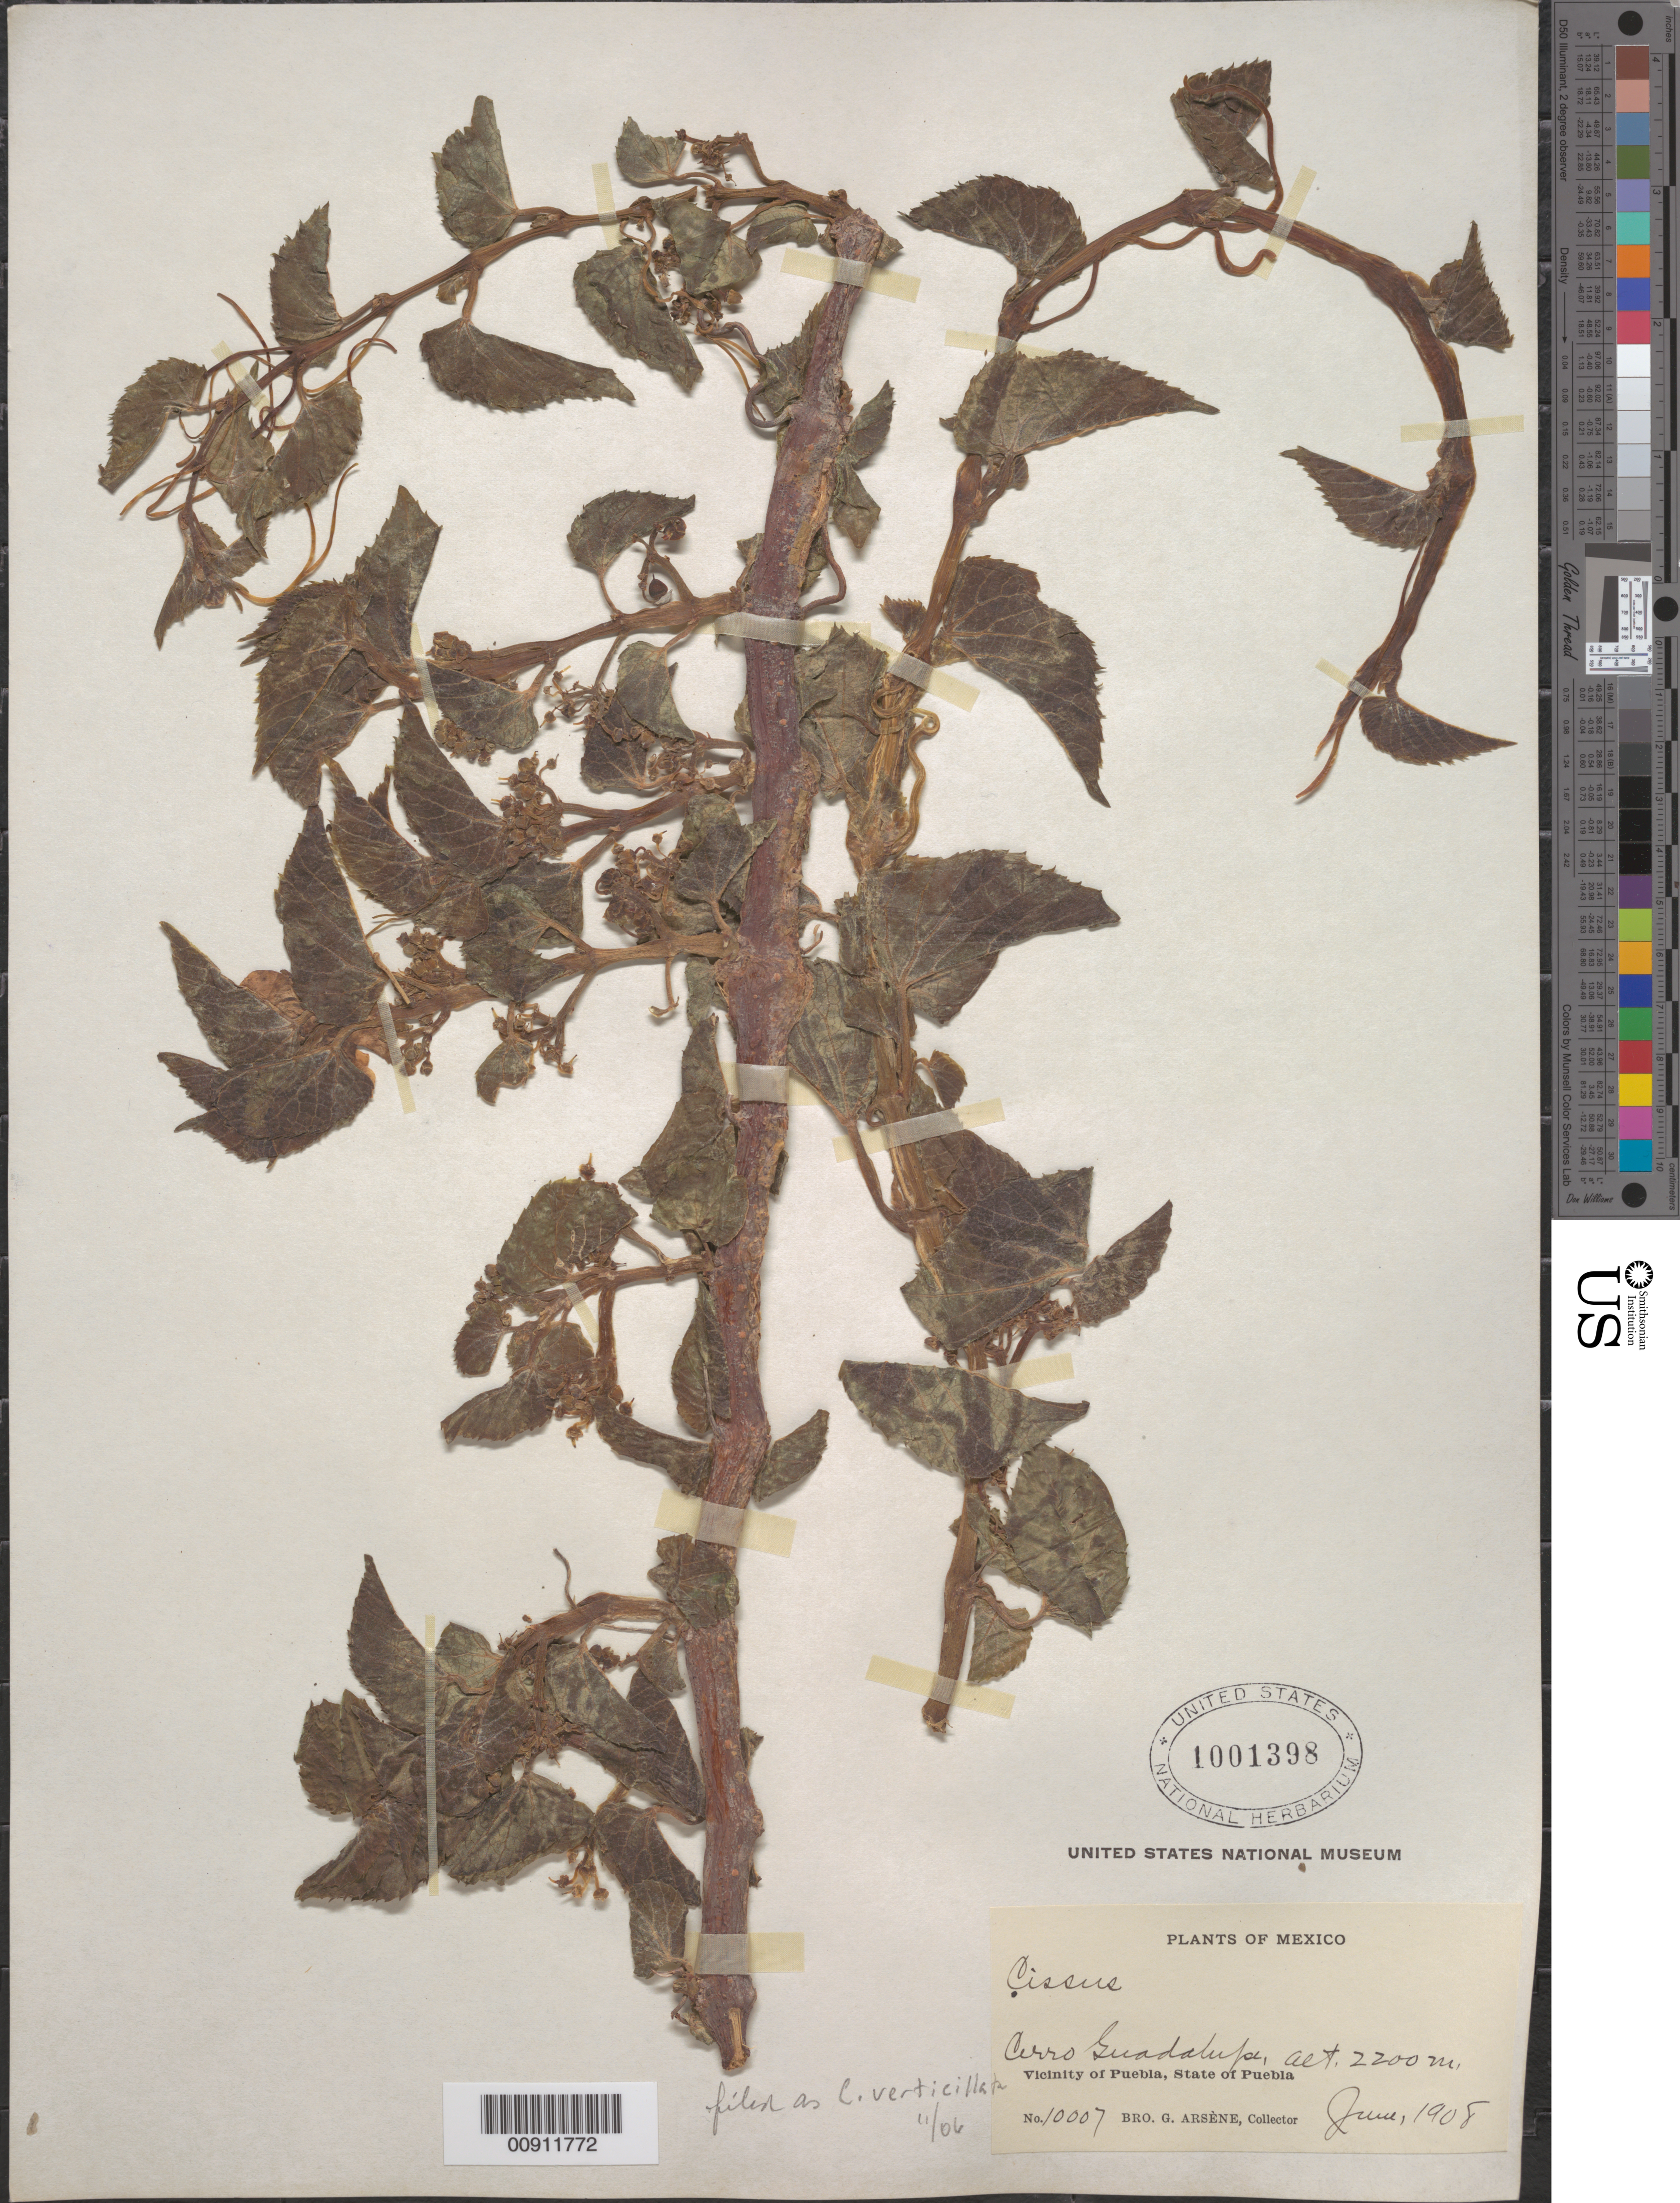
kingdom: Plantae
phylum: Tracheophyta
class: Magnoliopsida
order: Vitales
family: Vitaceae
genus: Cissus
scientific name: Cissus verticillata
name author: (L.) Nicolson & C.E. Jarvis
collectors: Bro. G. Arsène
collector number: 10007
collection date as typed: Jun 1908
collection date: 1908-06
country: Mexico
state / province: Puebla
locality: Cerro Guadalupe. Vicinity of Puebla, State of Puebla.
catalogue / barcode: US 1001398